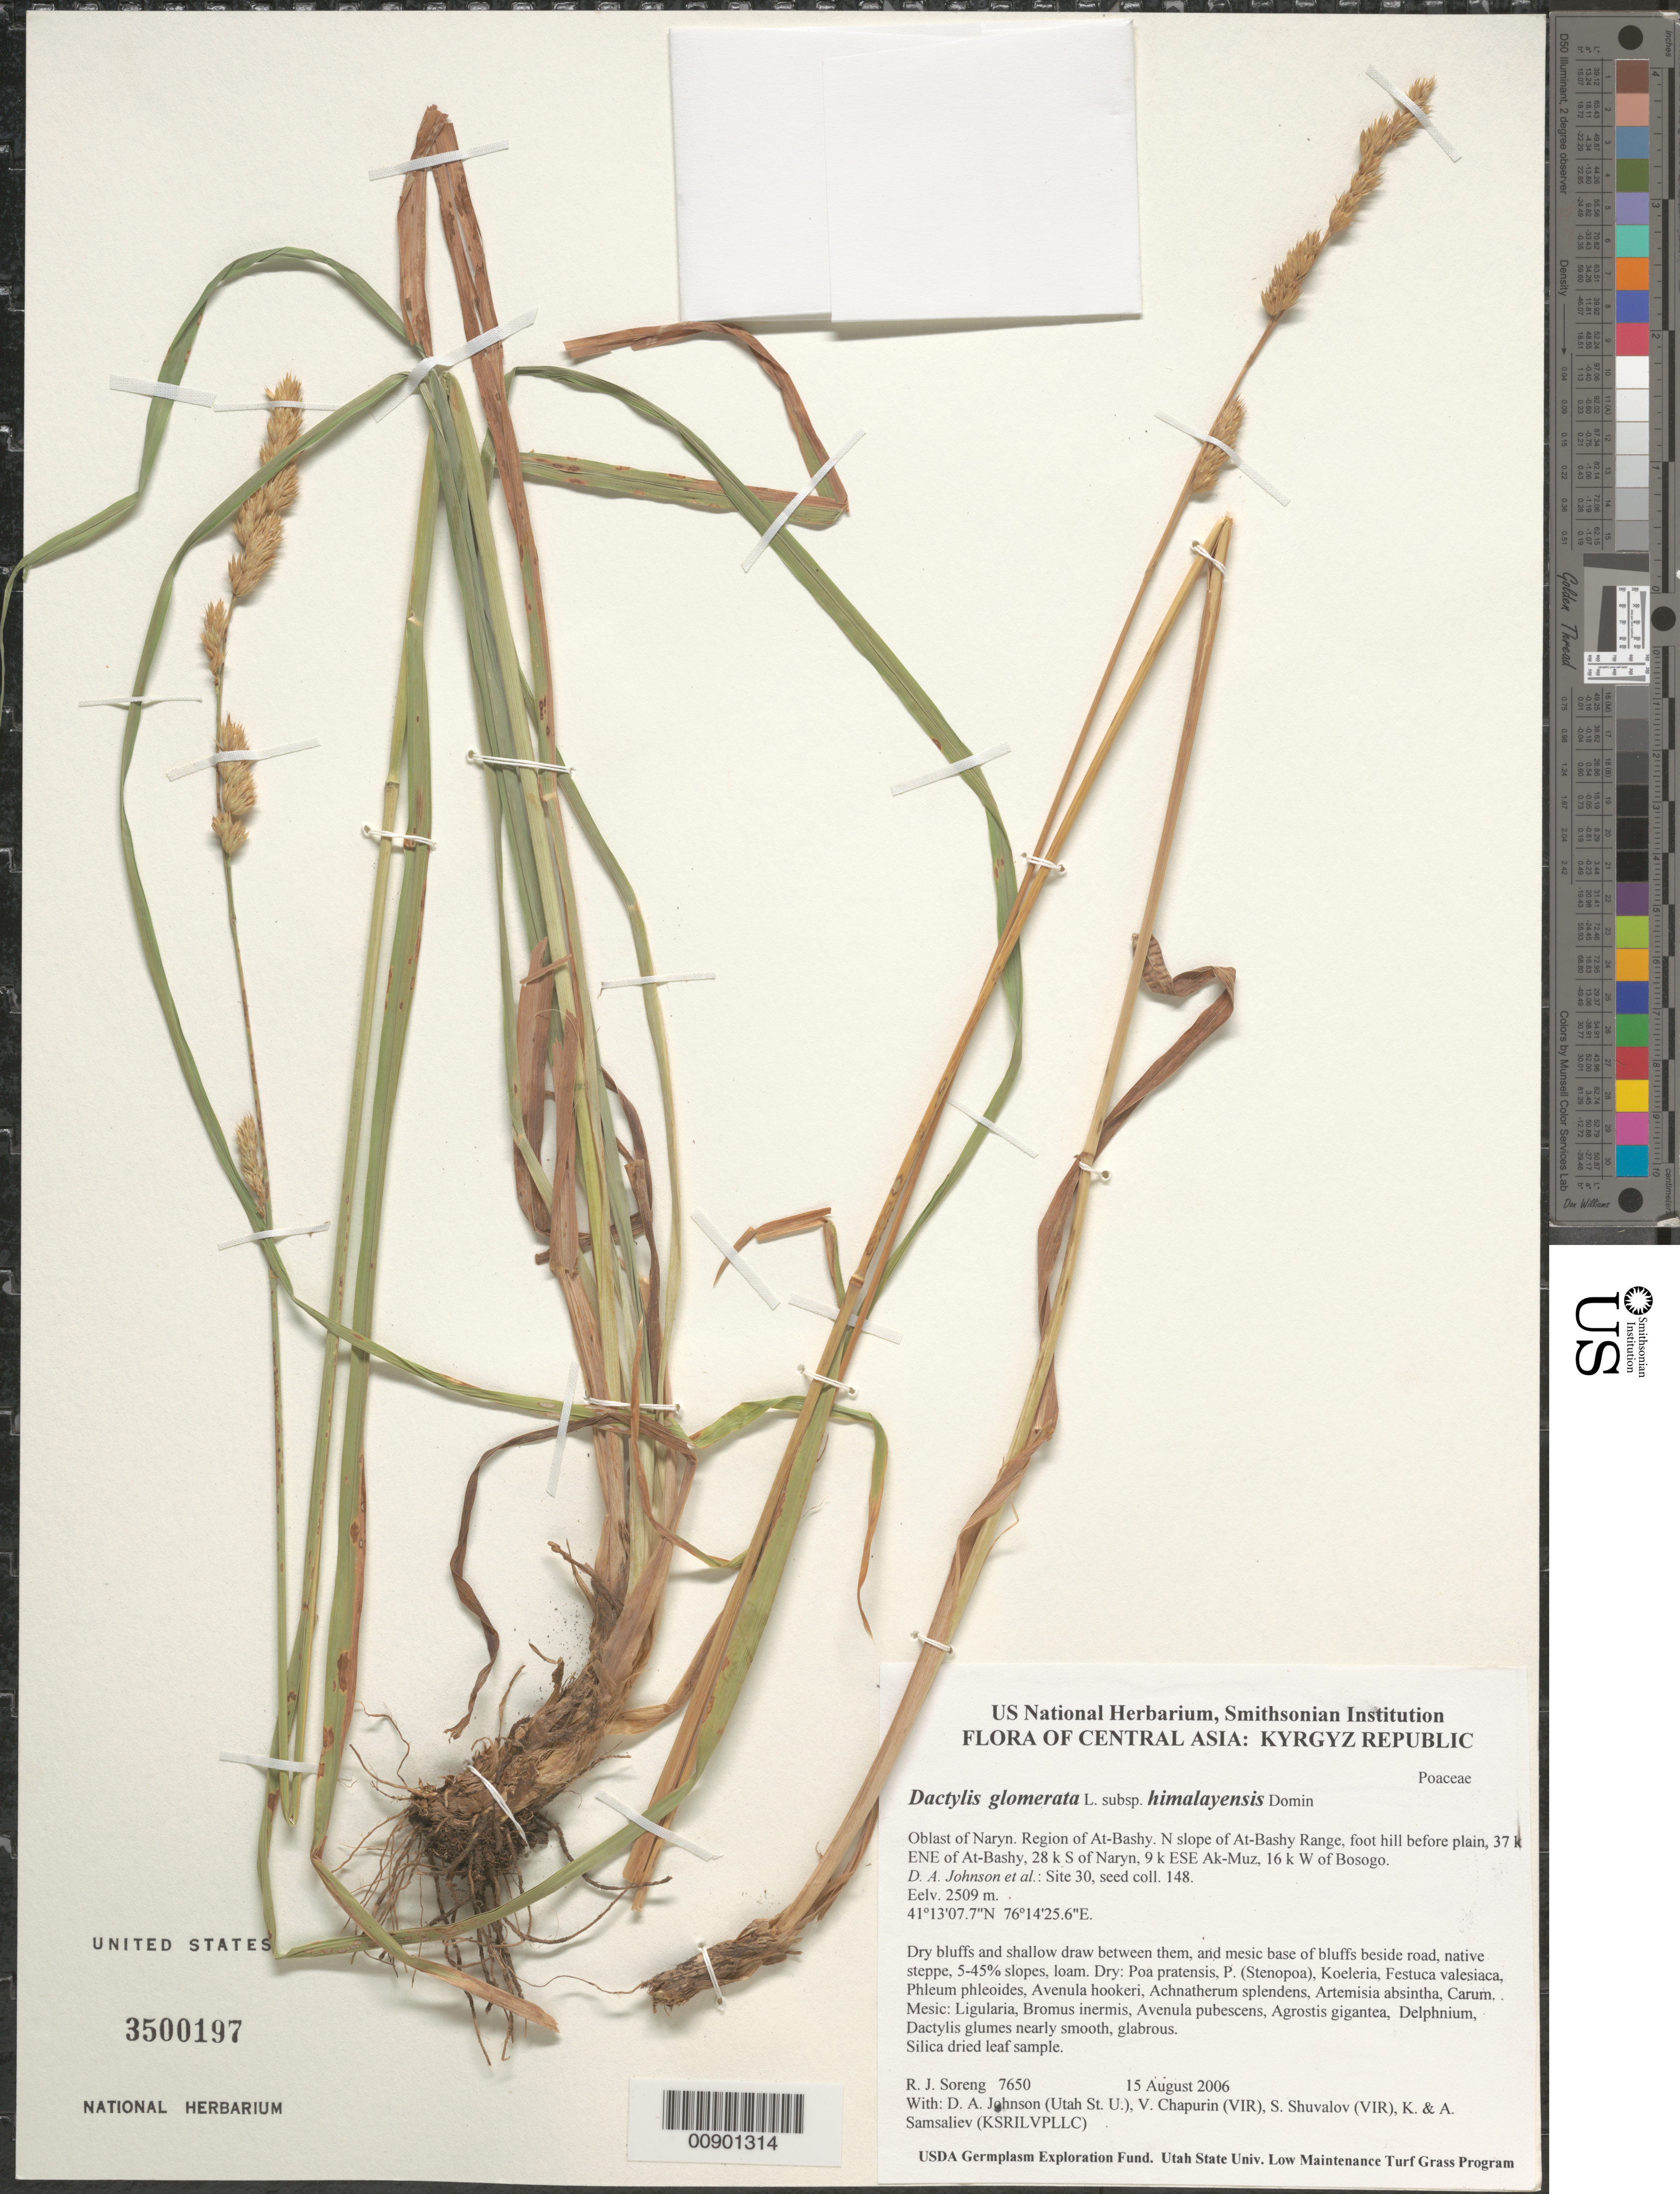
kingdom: Plantae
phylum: Tracheophyta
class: Liliopsida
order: Poales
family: Poaceae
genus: Dactylis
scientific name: Dactylis glomerata subsp. himalayensis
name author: Domin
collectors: R. J. Soreng, D. Johnson, S. Shuvalov, V. Chapurin, K. Samsaliev & A. Samsaliev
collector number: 7650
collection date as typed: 15 Aug 2006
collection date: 2006-08-15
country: Kyrgyzstan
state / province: Naryn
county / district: At-Bashy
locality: N slope of At-Bashy Range, foot hill before plain, 37 km ENE of At-Bashy, 28 km S of Naryn, 9 km ESE Ak-Muz, 16 km W of Bosogo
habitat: Dry bluffs and shallow draw between them, and mesic base of bluffs beside road, native steppe, 5-45% slopes, loam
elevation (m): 2509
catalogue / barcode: US 3500197